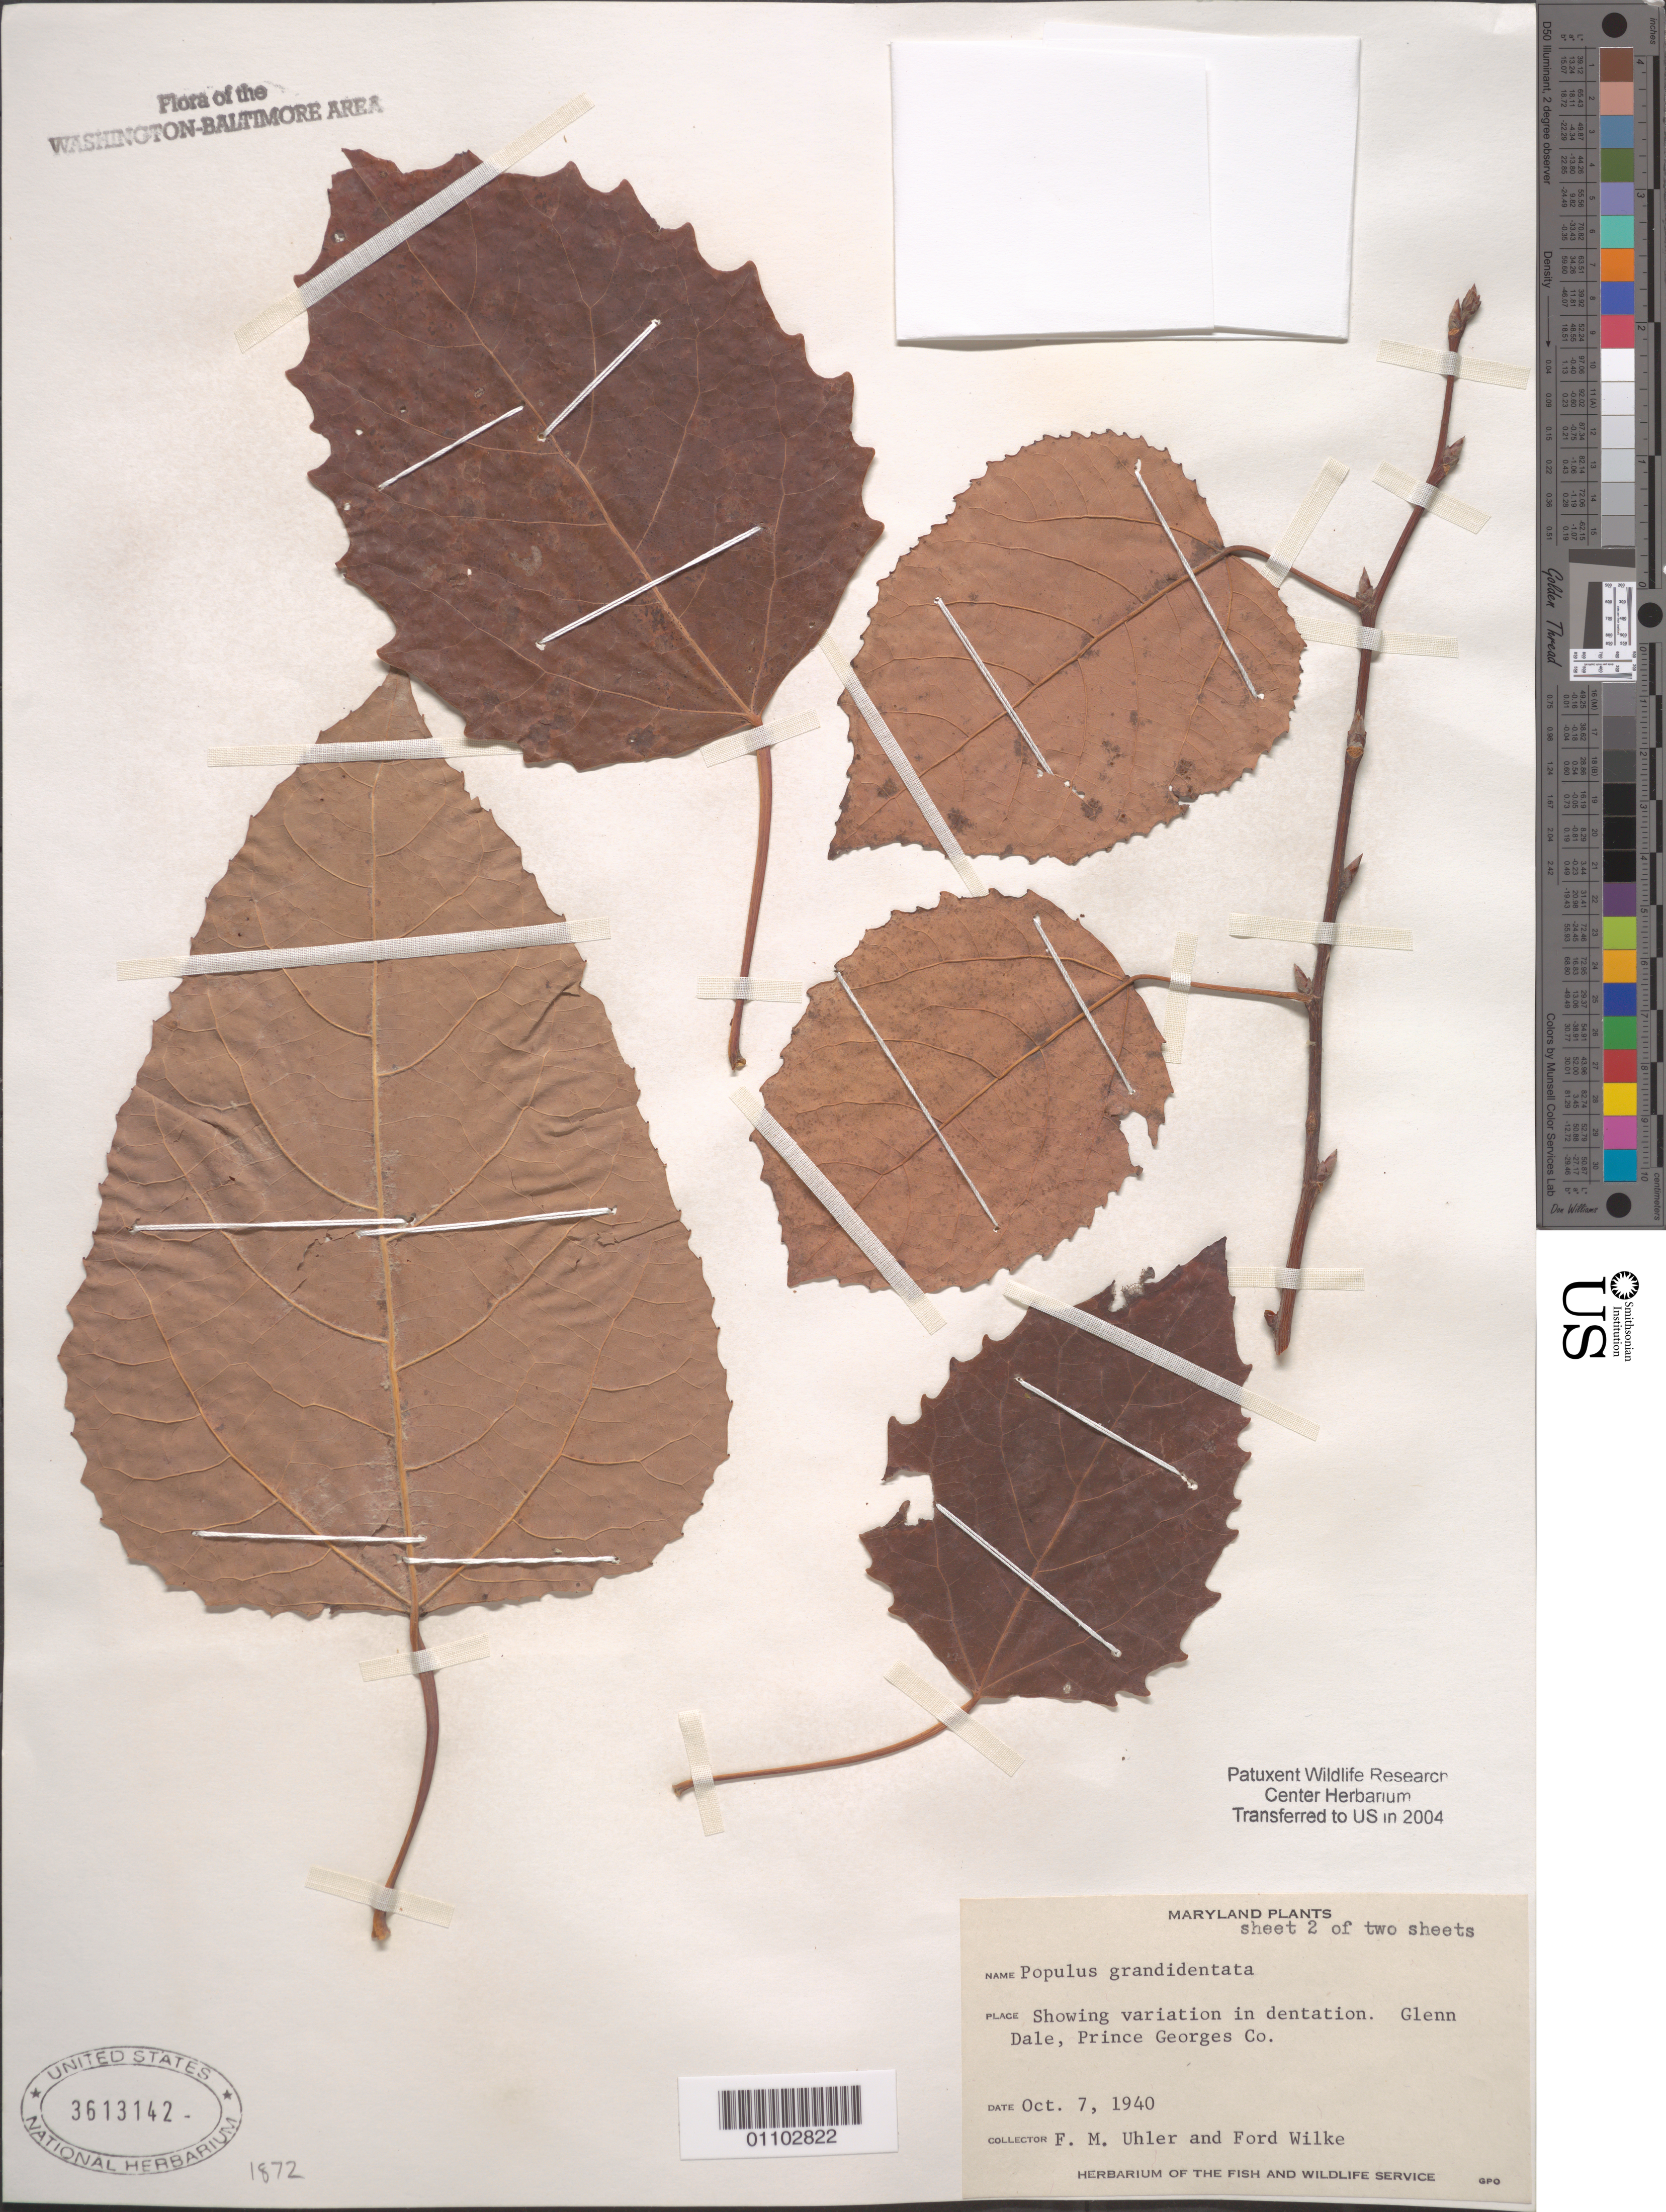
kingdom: Plantae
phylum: Tracheophyta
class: Magnoliopsida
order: Malpighiales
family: Salicaceae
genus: Populus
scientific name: Populus grandidentata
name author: Michx.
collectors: F. Uhler & F. Wilke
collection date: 1940-10-07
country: United States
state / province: Maryland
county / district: Prince George's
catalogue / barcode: US 3613142